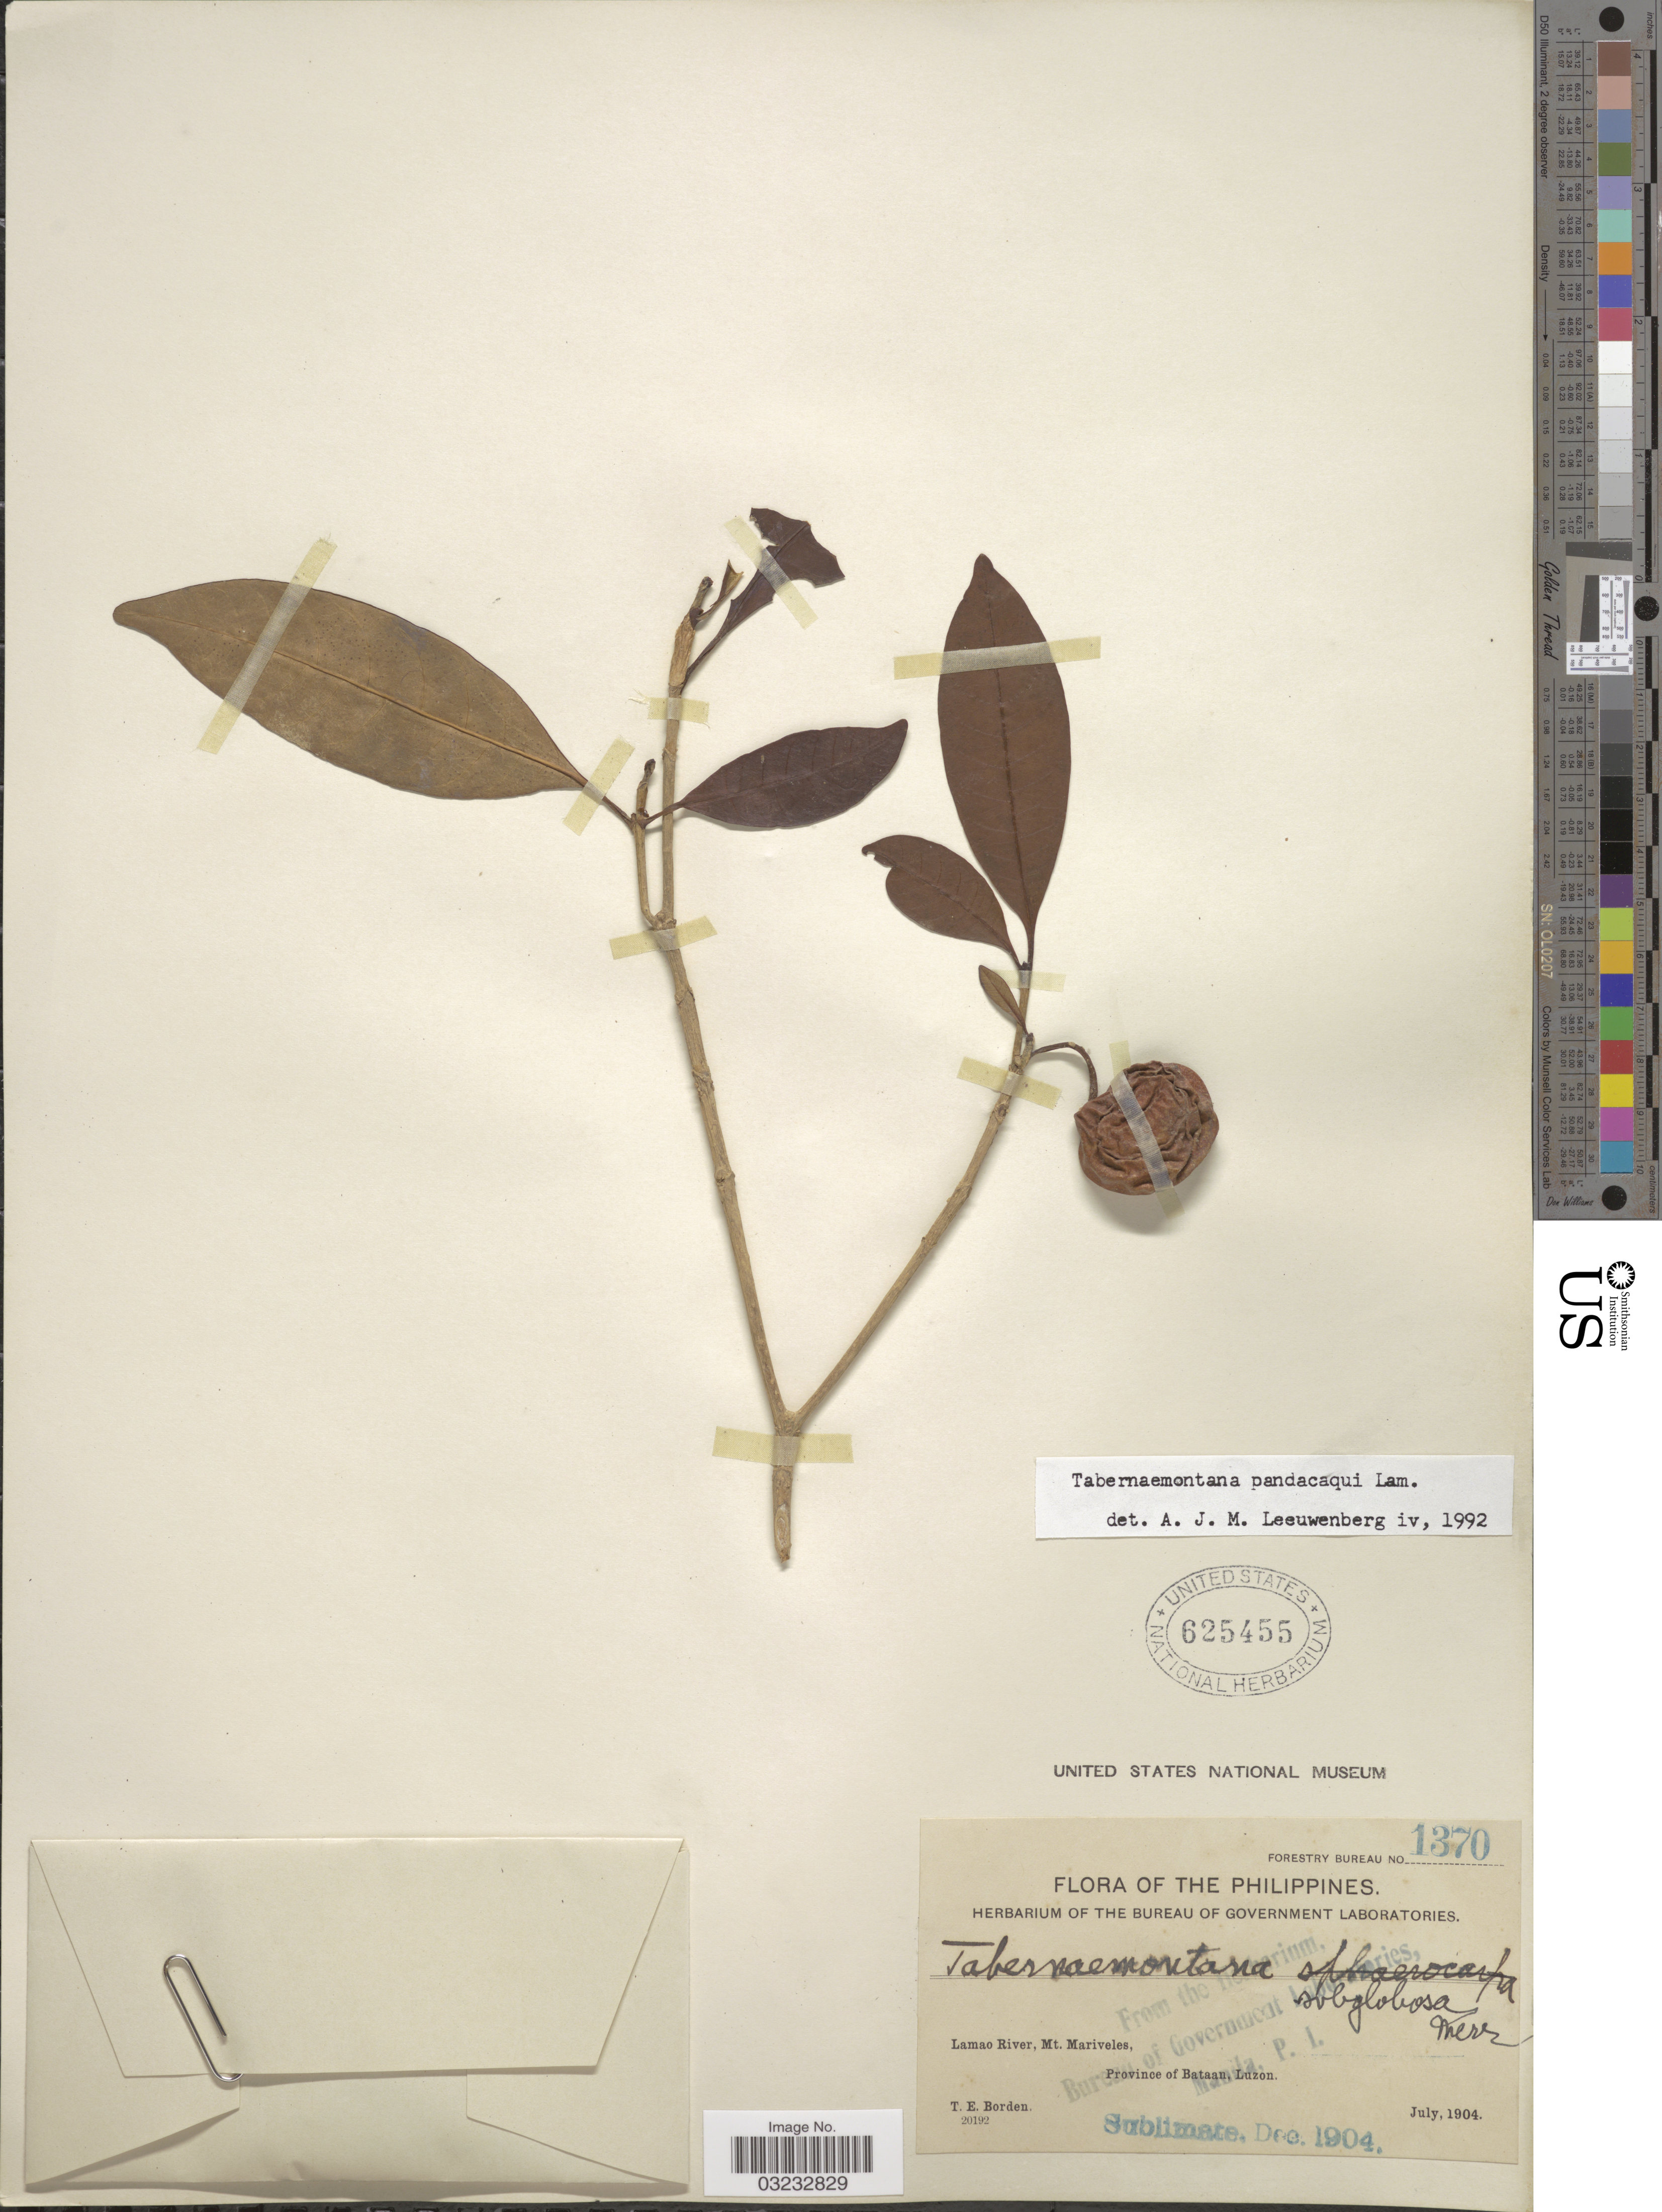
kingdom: Plantae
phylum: Tracheophyta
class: Magnoliopsida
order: Gentianales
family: Apocynaceae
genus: Tabernaemontana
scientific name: Tabernaemontana pandacaqui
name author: Poir.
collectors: T. E. Borden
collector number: Forestry Bureau 1370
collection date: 1904-07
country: Philippines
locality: Lamao River, Mt. Mariveles, Province of Bataan, Luzon.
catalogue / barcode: US 625455